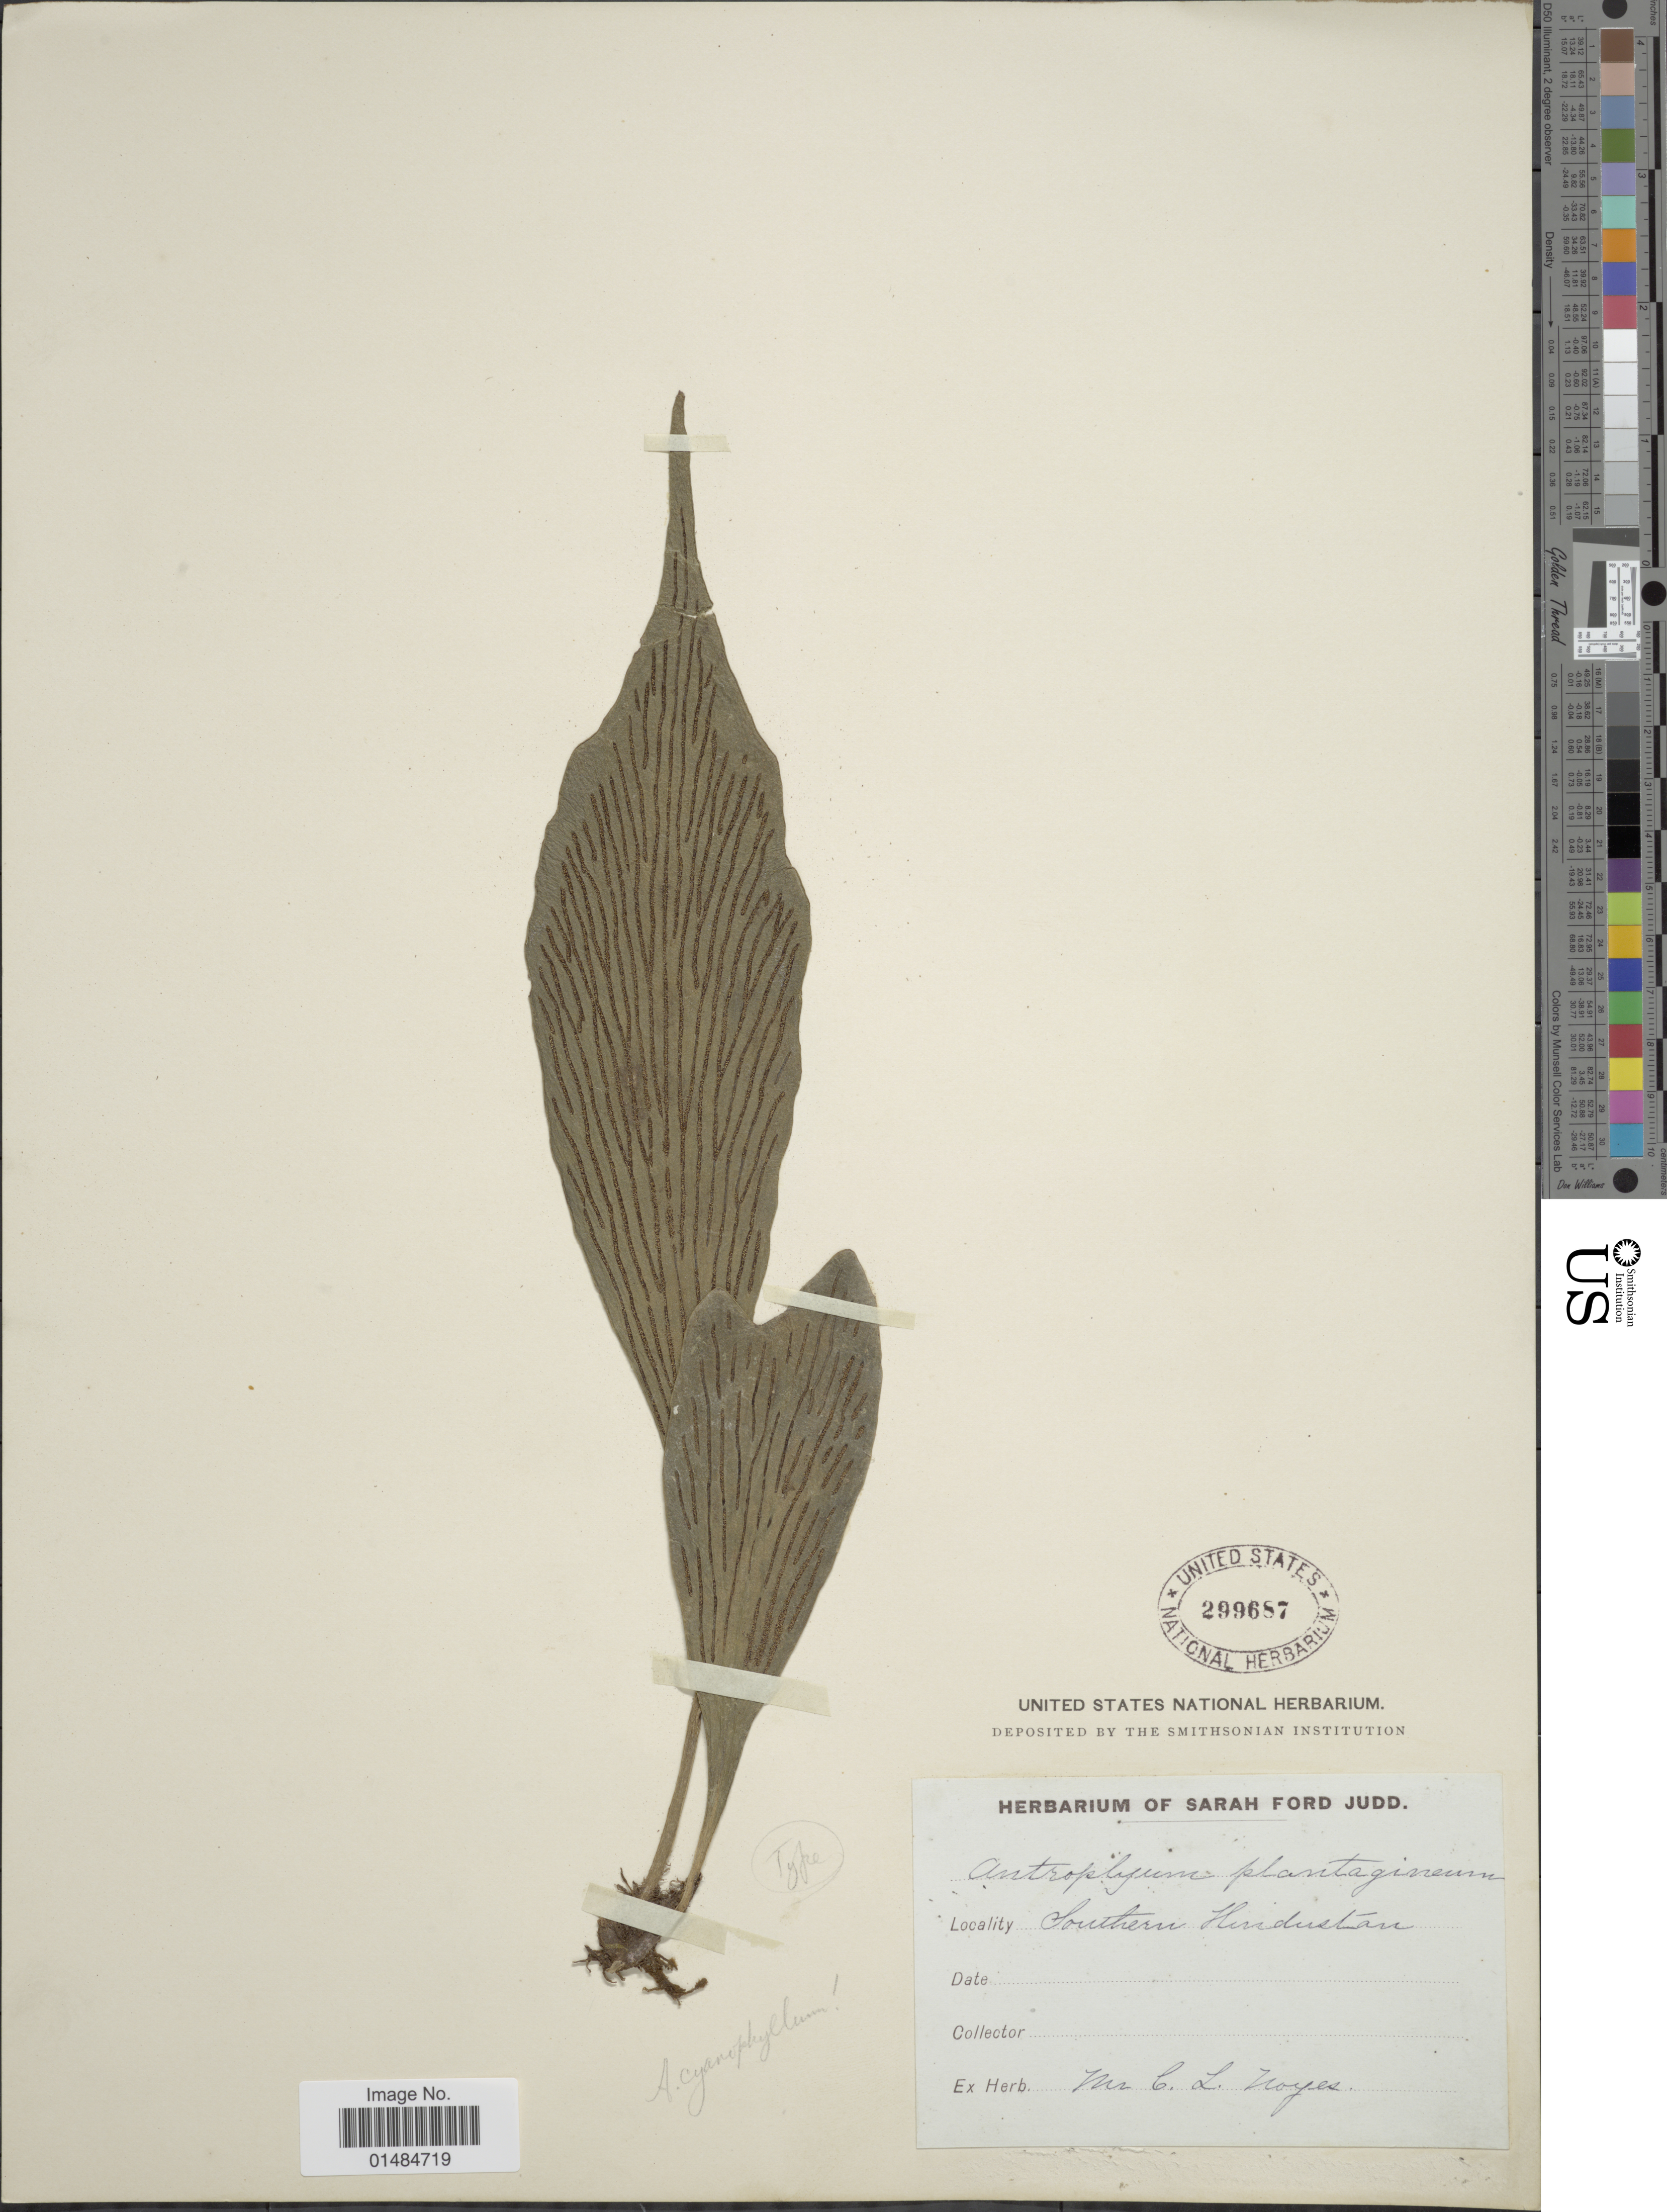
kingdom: Plantae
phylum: Tracheophyta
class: Polypodiopsida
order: Polypodiales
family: Pteridaceae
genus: Antrophyum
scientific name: Antrophyum cyanophyllum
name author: Benedict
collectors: C. Noyes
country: India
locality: Southern Hindustan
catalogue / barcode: US 299687